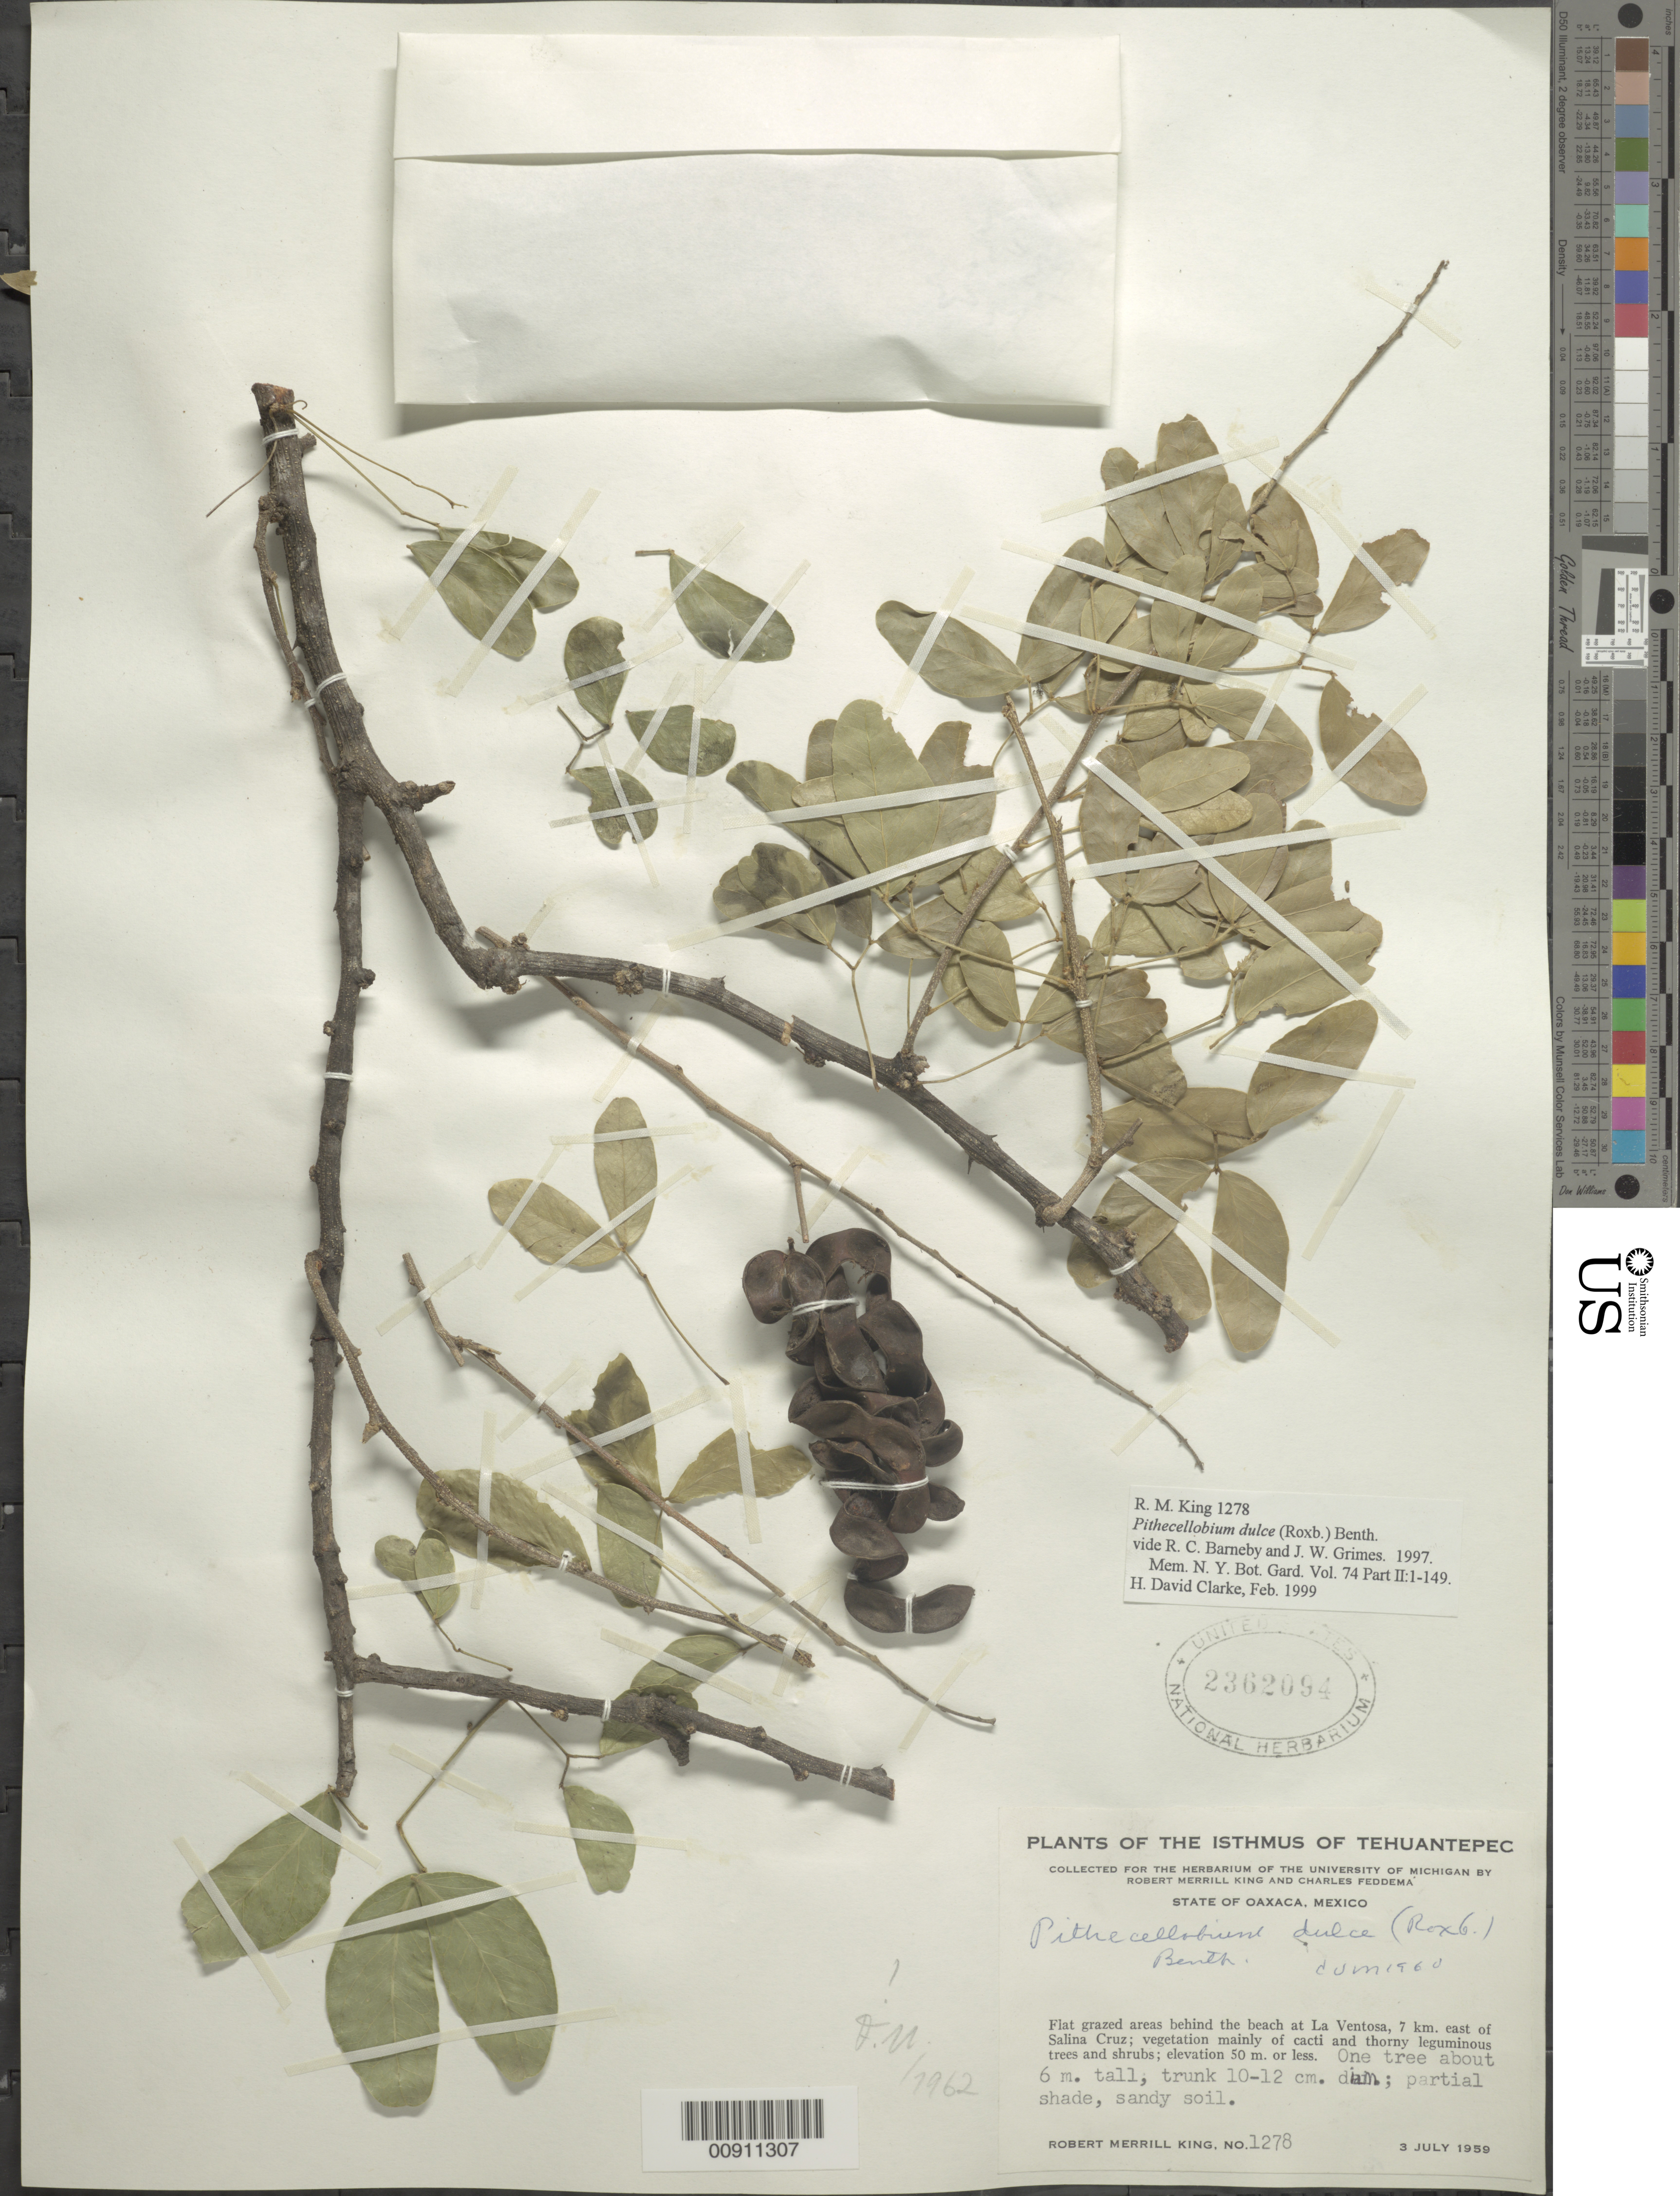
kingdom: Plantae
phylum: Tracheophyta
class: Magnoliopsida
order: Fabales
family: Fabaceae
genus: Pithecellobium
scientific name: Pithecellobium dulce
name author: (Roxb.) Benth.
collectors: R. M. King & C. Feddema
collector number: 1278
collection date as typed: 03 Jul 1959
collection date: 1959-07-03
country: Mexico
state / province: Oaxaca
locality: Flat grazed areas behind the beach at La Ventosa, 7 km. east of Salina Cruz.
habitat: Partial shade, sandy soil. Vegetation mainly of cacti and thorny leguminous trees and shrubs.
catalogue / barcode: US 2362094